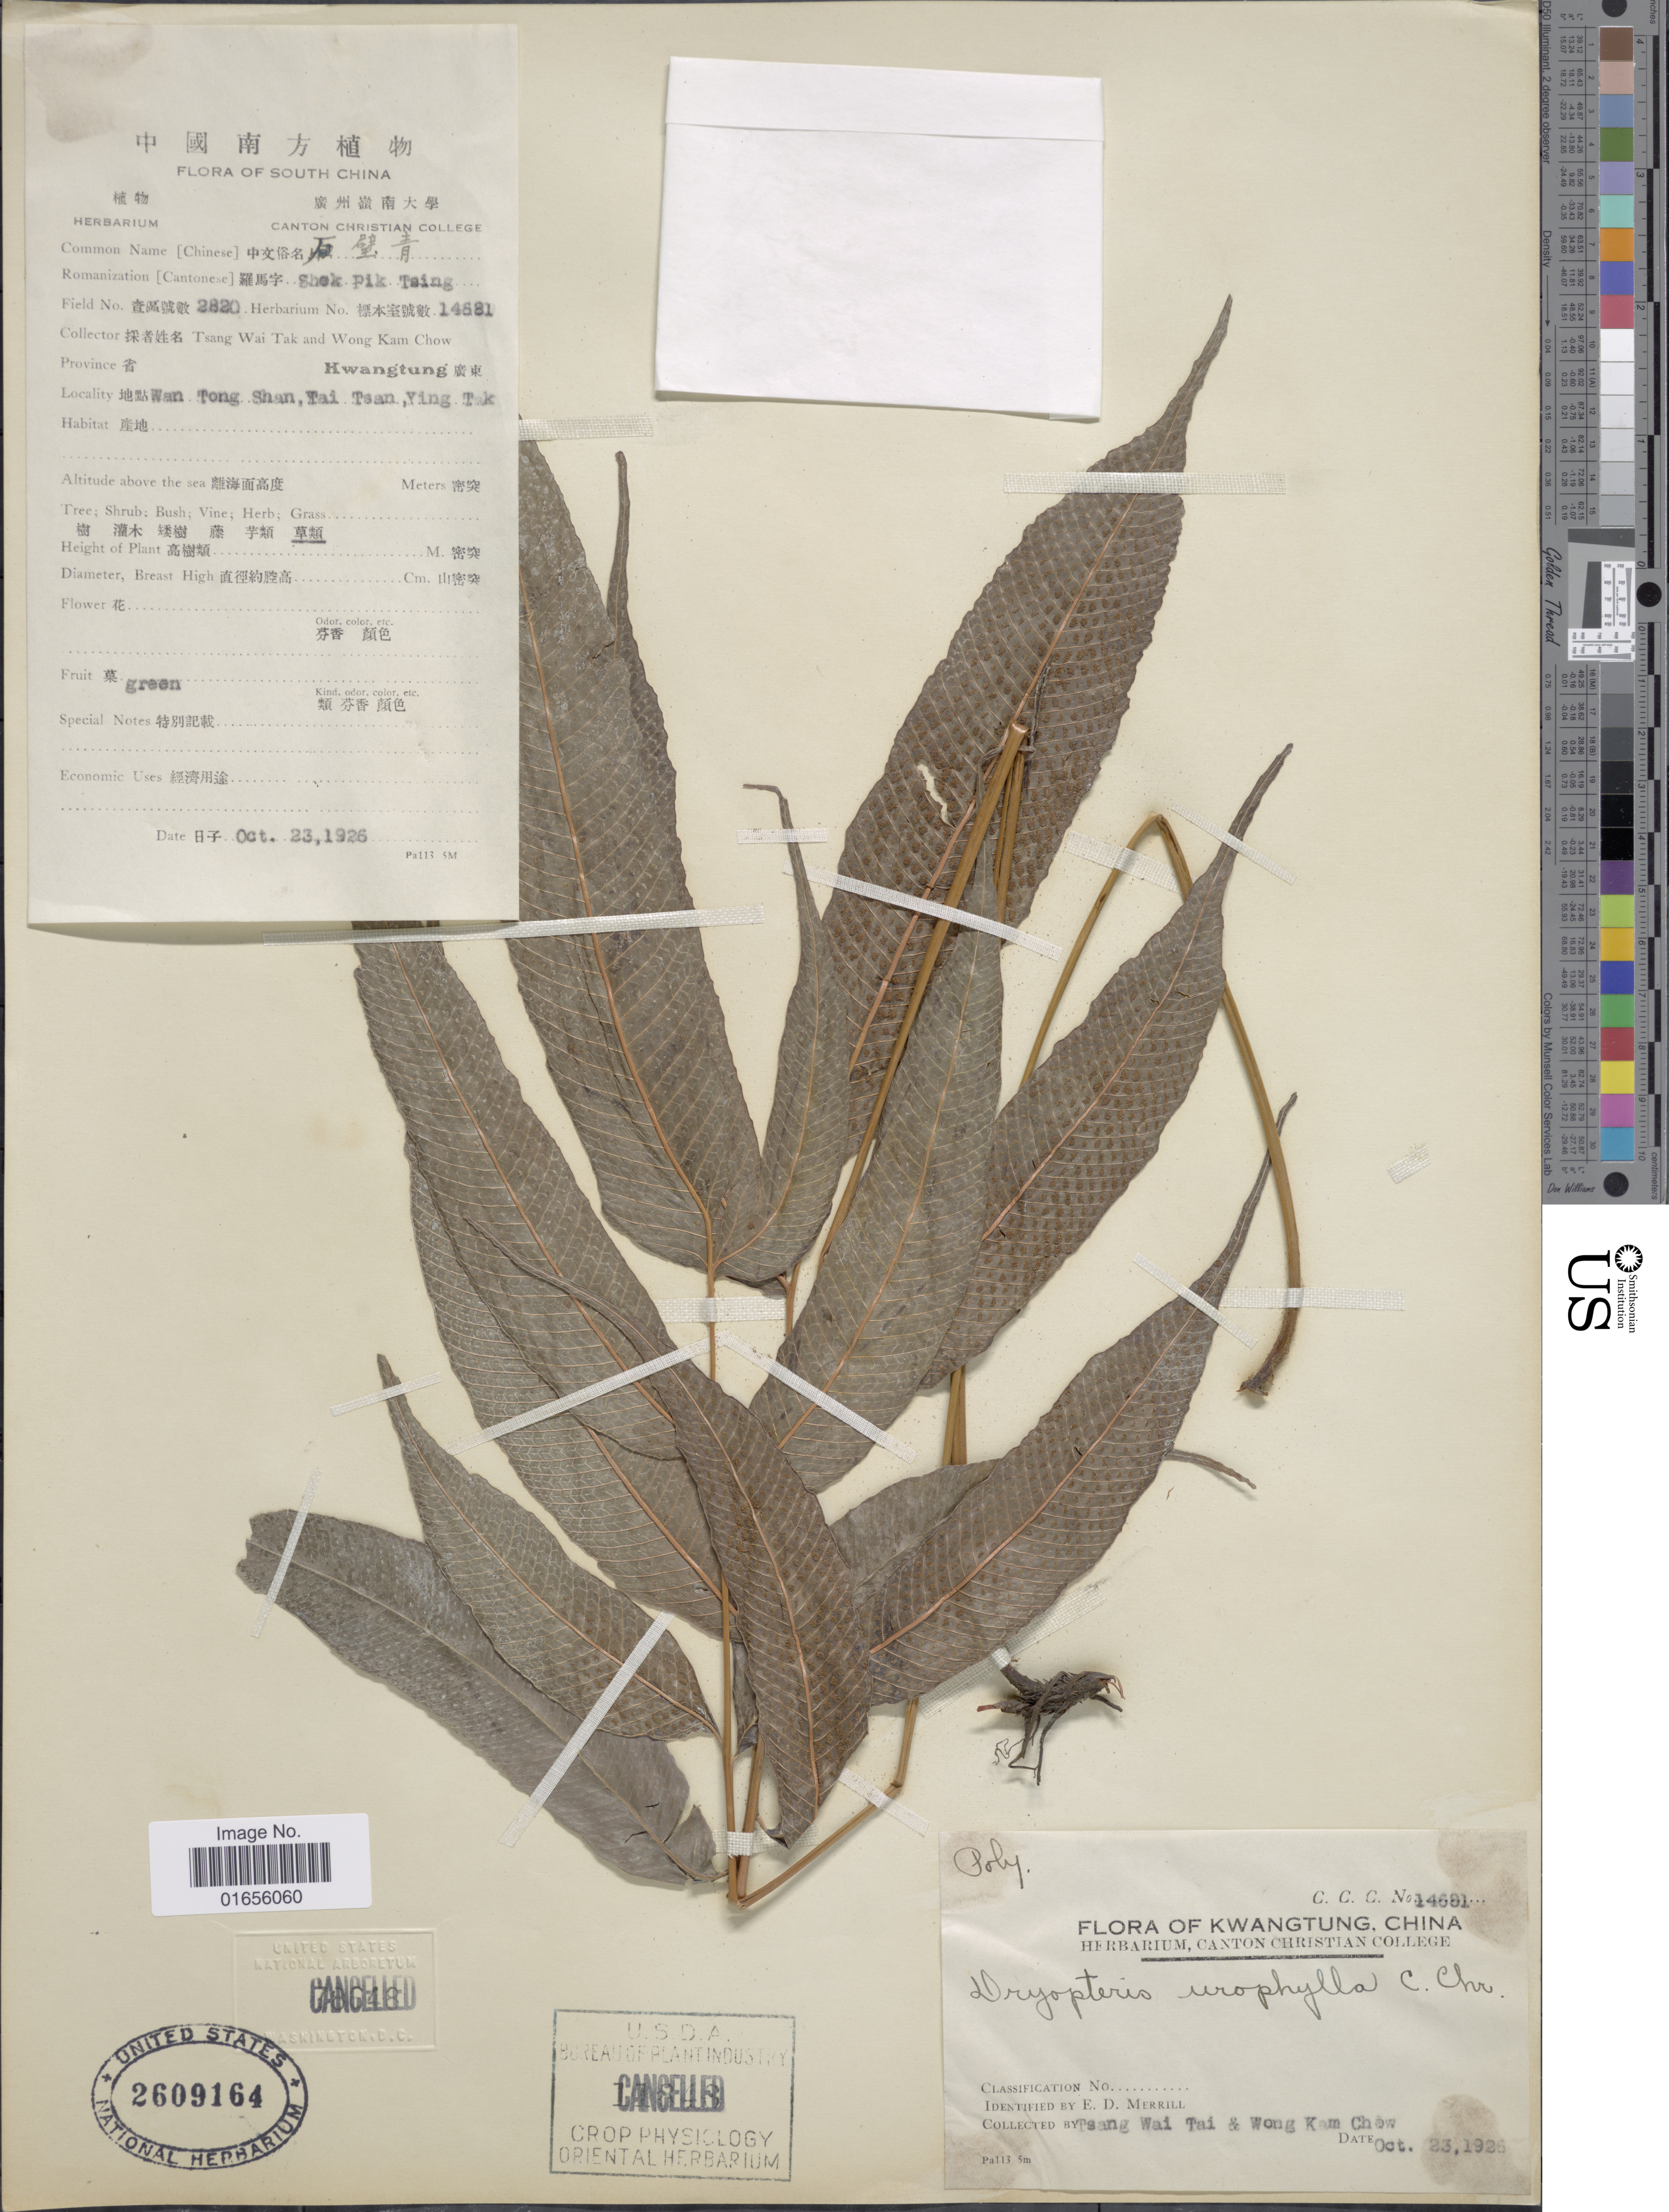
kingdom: Plantae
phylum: Tracheophyta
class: Polypodiopsida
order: Polypodiales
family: Thelypteridaceae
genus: Pronephrium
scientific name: Pronephrium repandum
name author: (Fée) Holttum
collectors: W. T. Tsang & W. Chow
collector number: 14681*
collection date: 1926-10-23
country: China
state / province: Guangdong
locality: Kwangtung, Wan Tong Shan, Tai Tsan, Ying Tak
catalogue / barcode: US 2609164